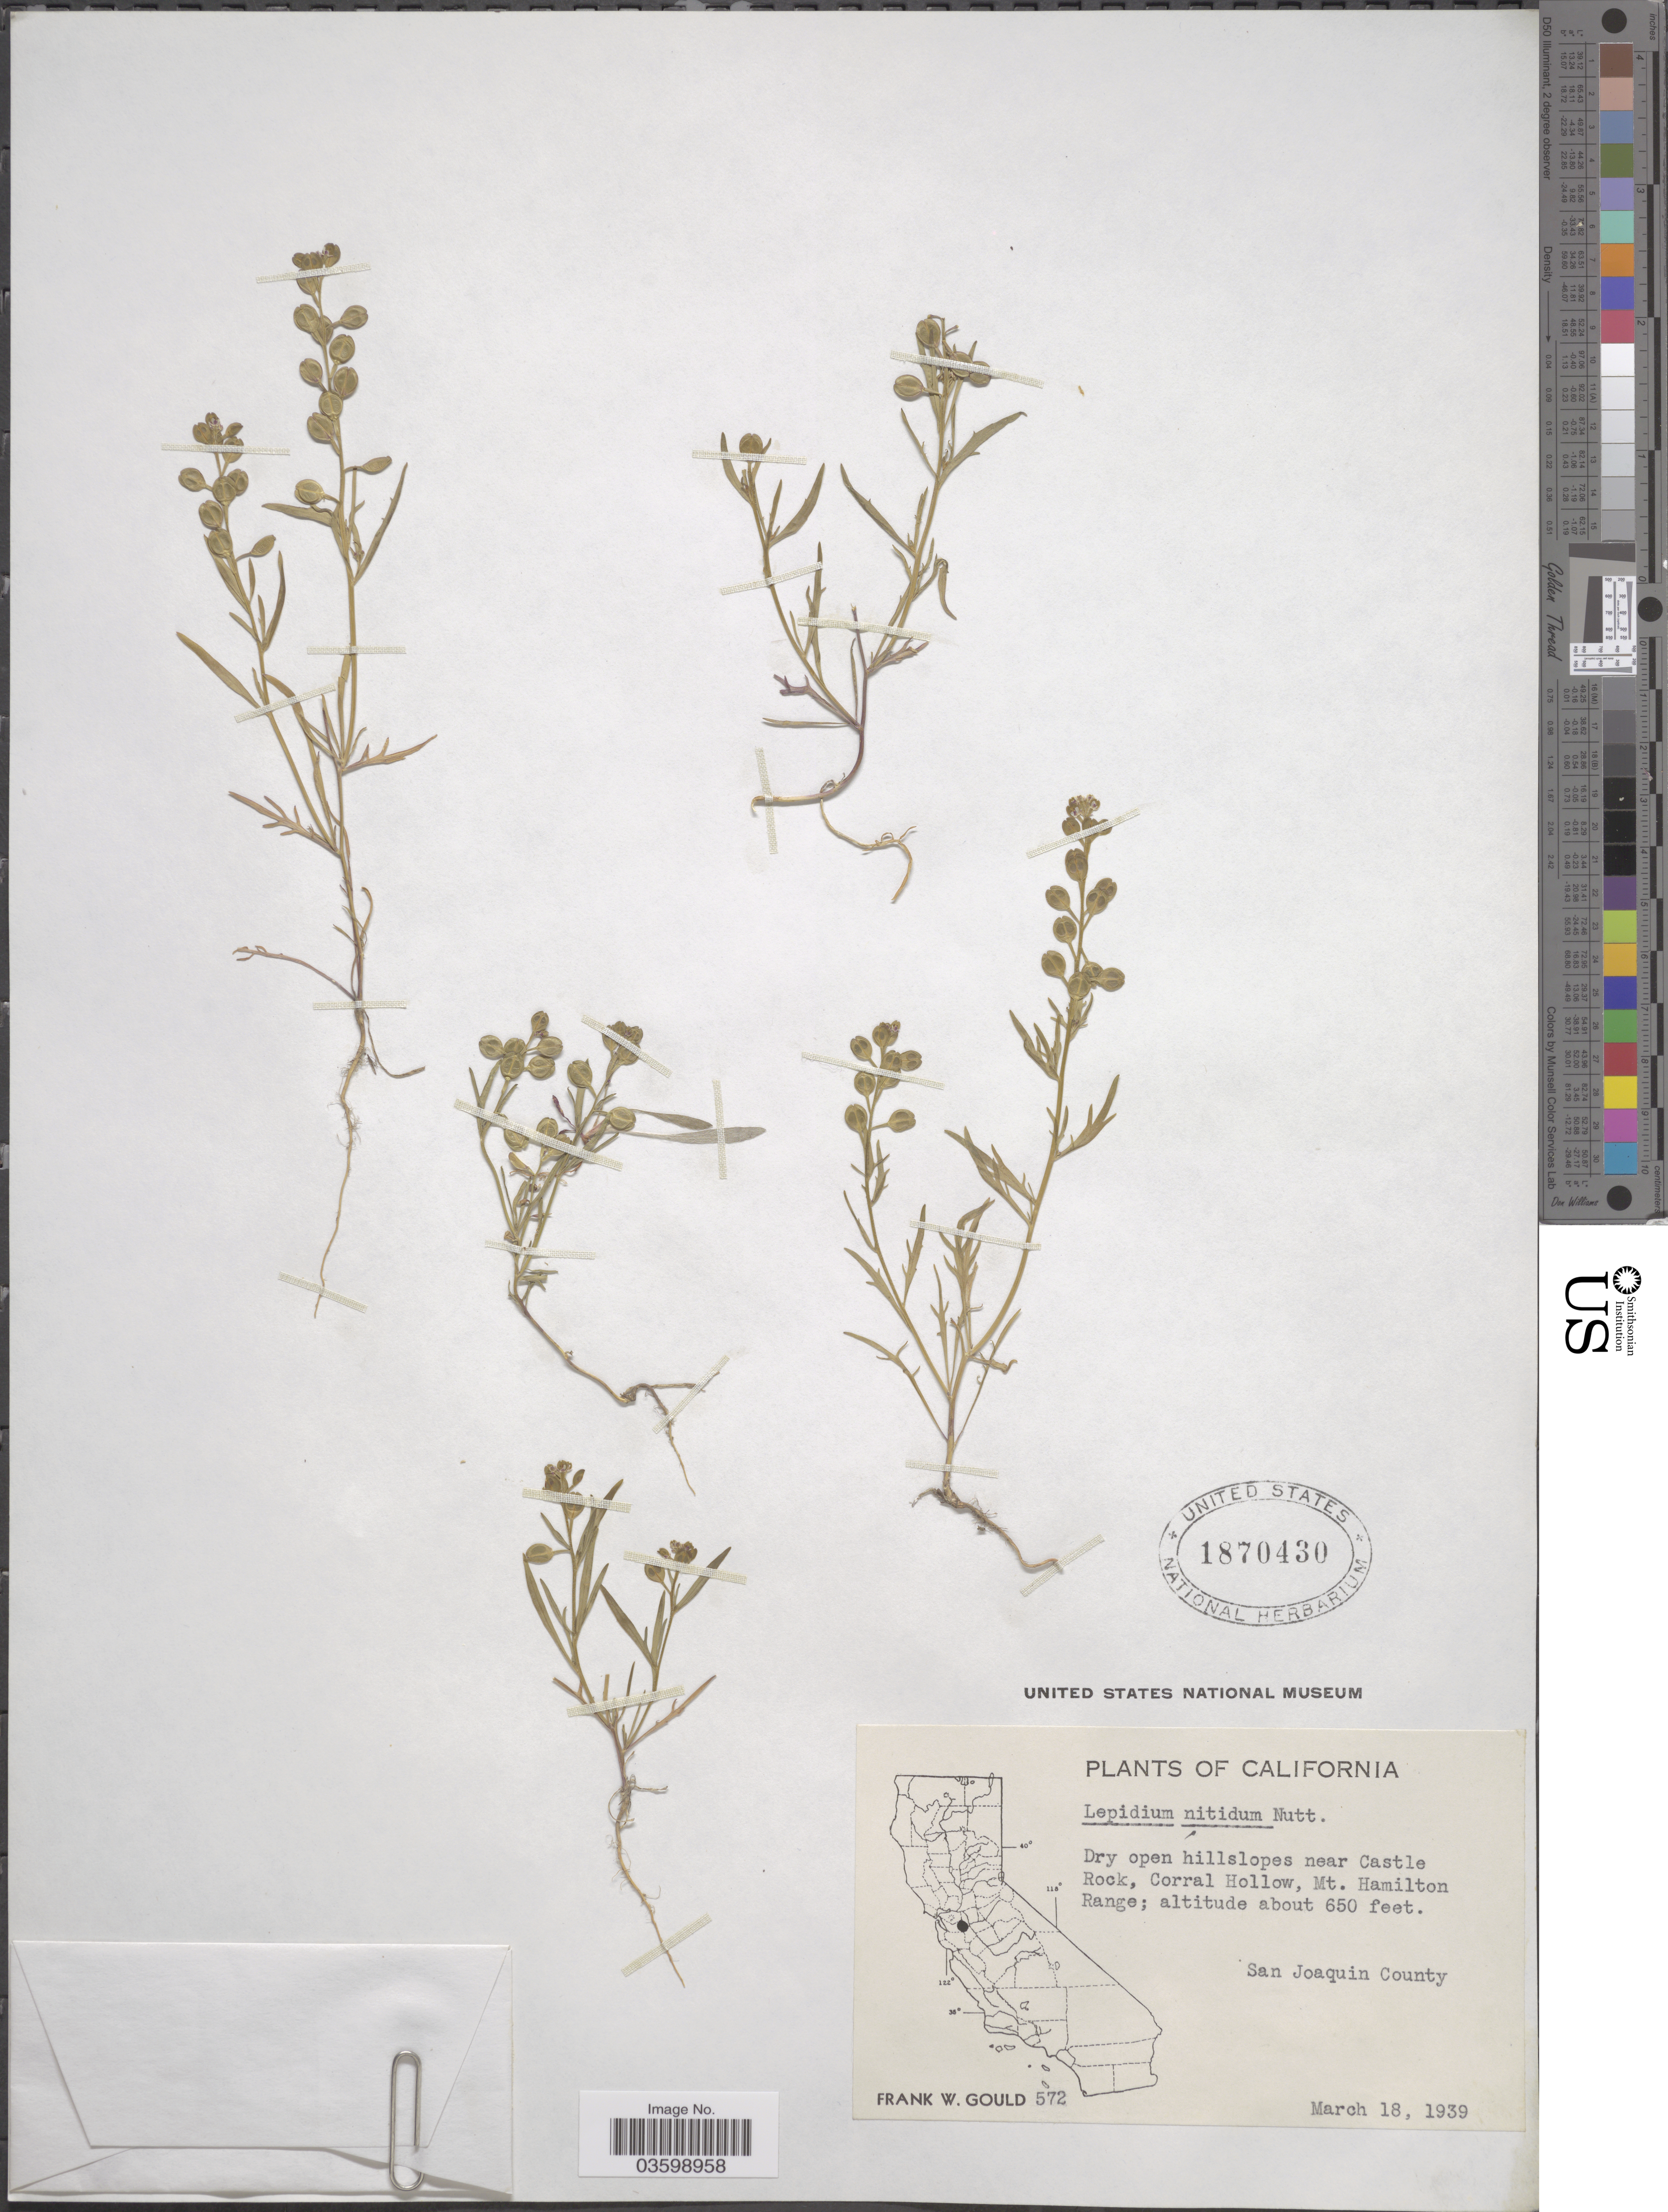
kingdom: Plantae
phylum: Tracheophyta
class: Magnoliopsida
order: Brassicales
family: Brassicaceae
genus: Lepidium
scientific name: Lepidium nitidum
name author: Nutt.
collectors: F. W. Gould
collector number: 572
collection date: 1939-03-18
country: United States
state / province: California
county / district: San Joaquin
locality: Dry open hillslopes near Castle Rock, Corral Hollow, Mt. Hamilton Range. San Joaquin County.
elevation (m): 198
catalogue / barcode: US 1870430